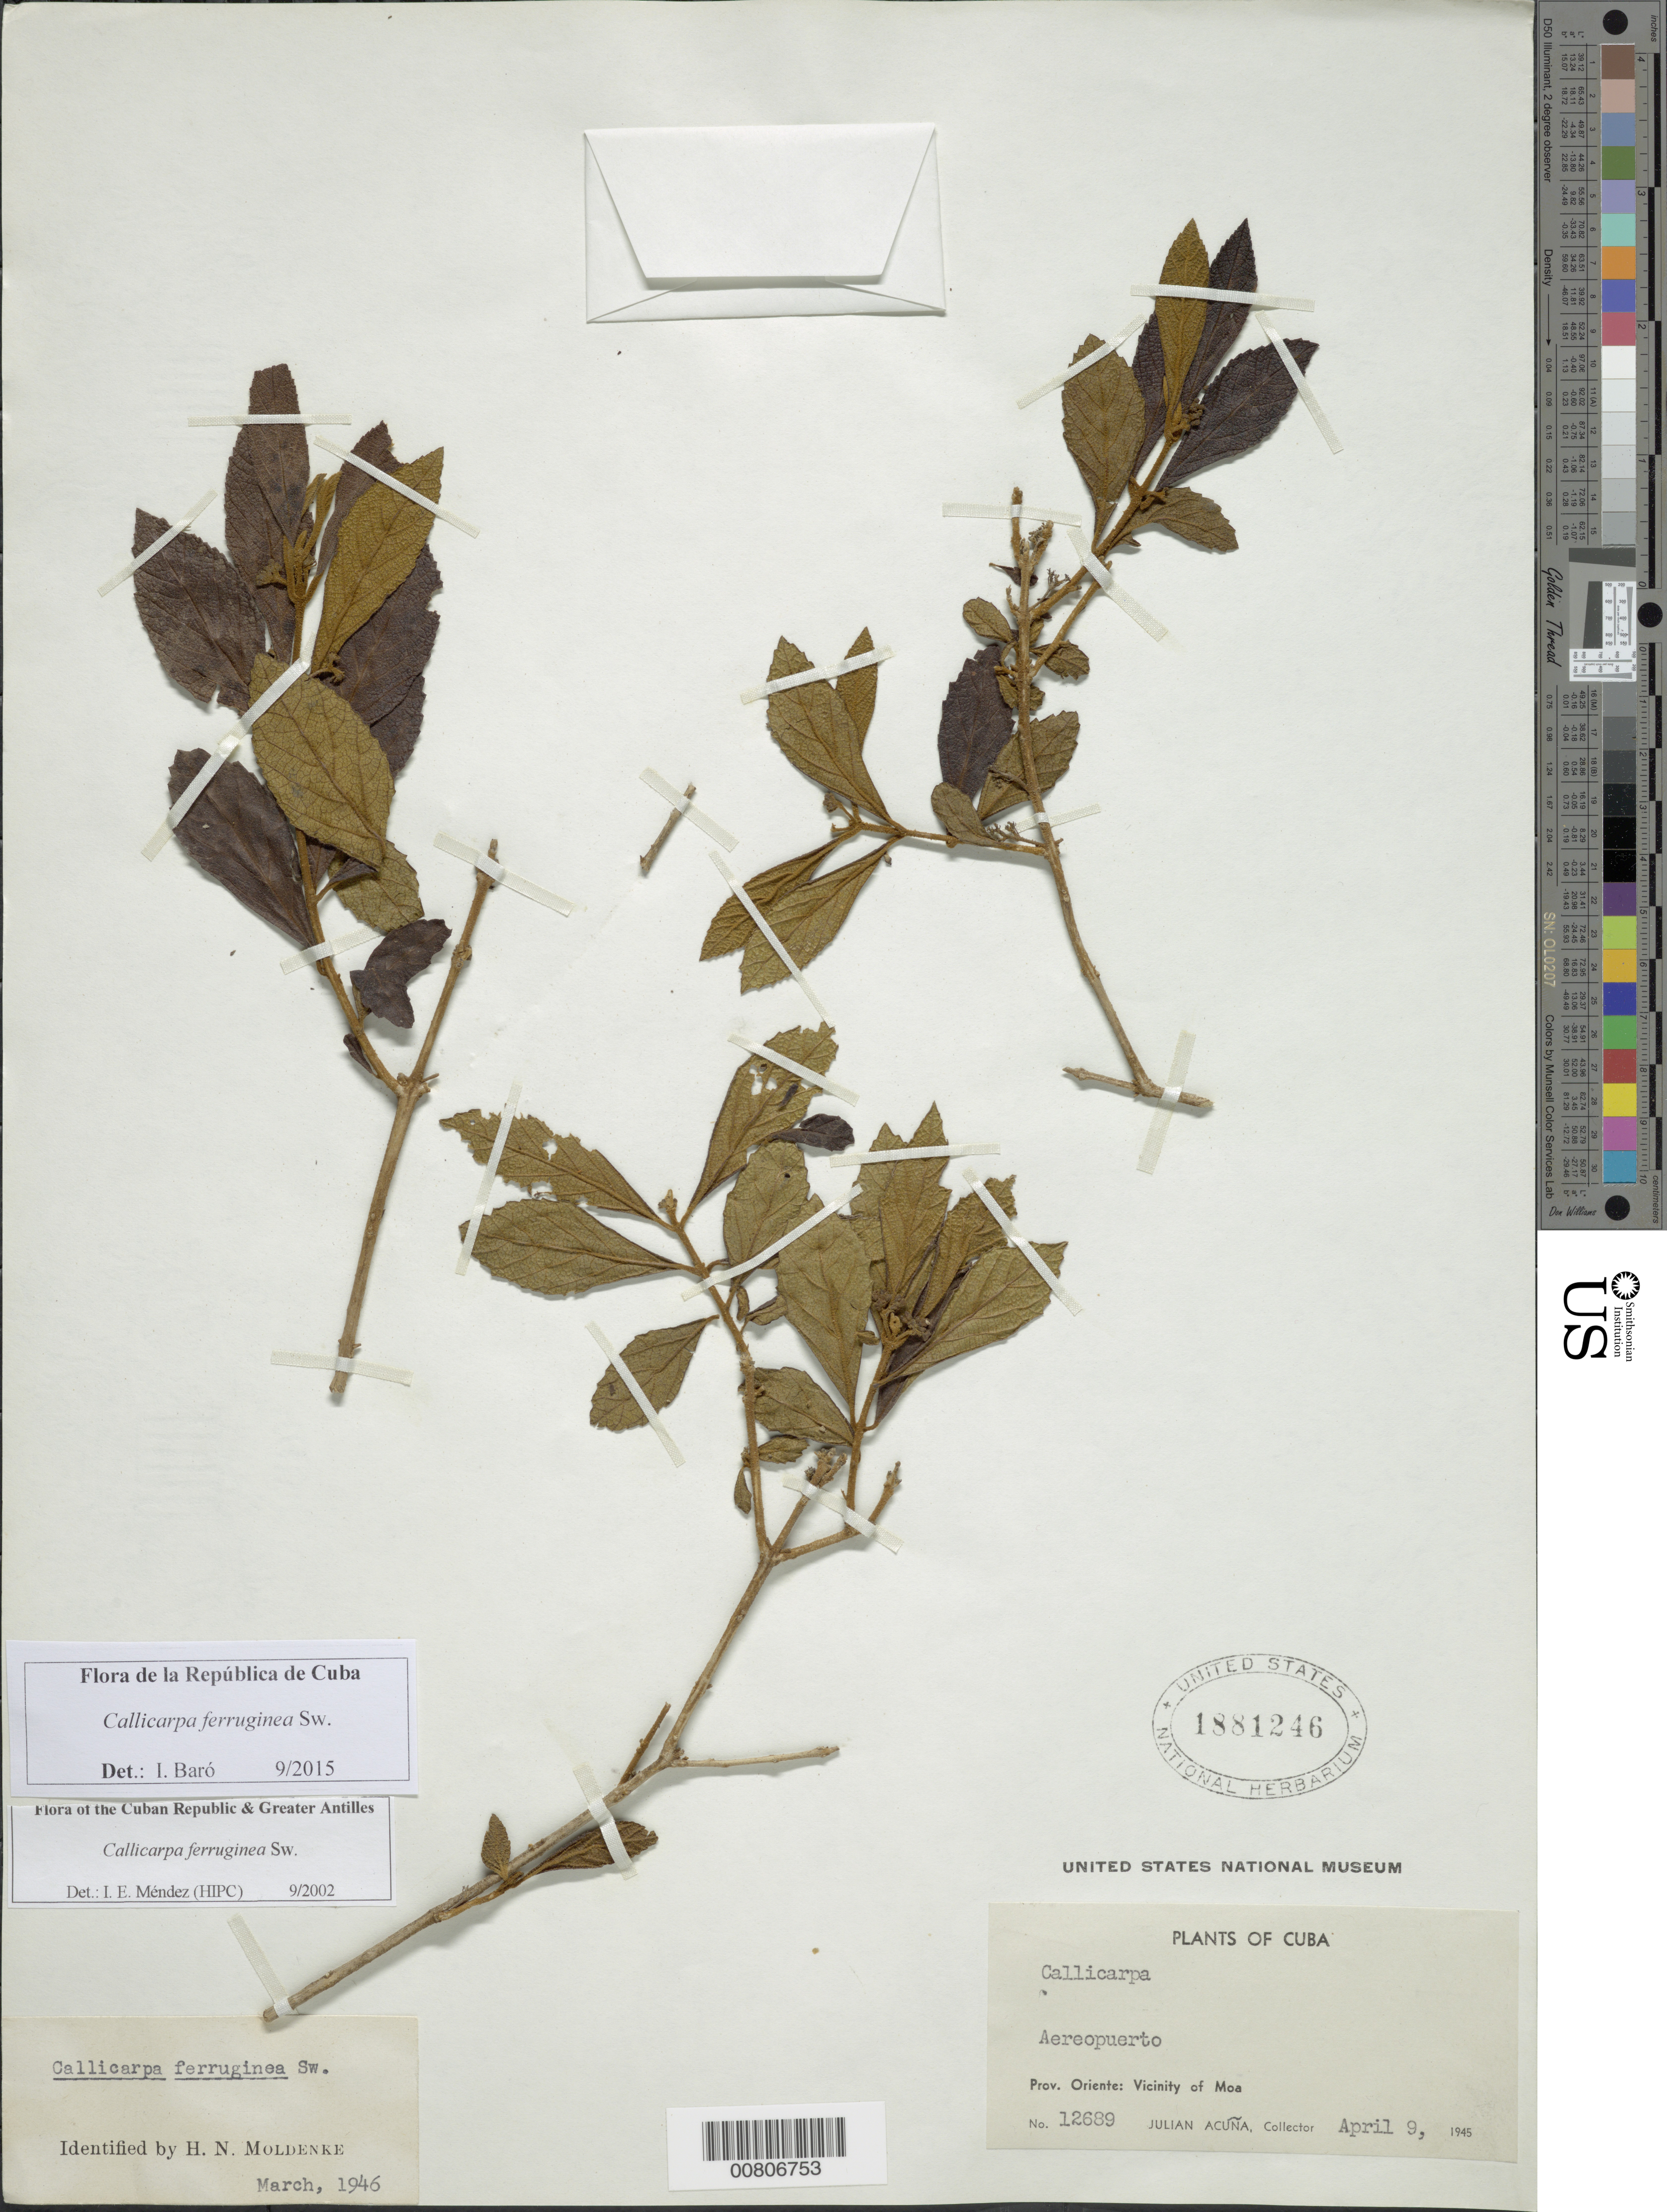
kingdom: Plantae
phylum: Tracheophyta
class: Magnoliopsida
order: Lamiales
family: Lamiaceae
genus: Callicarpa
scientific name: Callicarpa ferruginea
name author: Sw.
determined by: Baró Oliedo, I.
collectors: J. Acuña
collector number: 12689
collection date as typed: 09 Apr 1945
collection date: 1945-04-09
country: Cuba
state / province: Holguín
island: Cuba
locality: Moa vicinity, airport, [Oriente]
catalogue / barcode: US 1881246